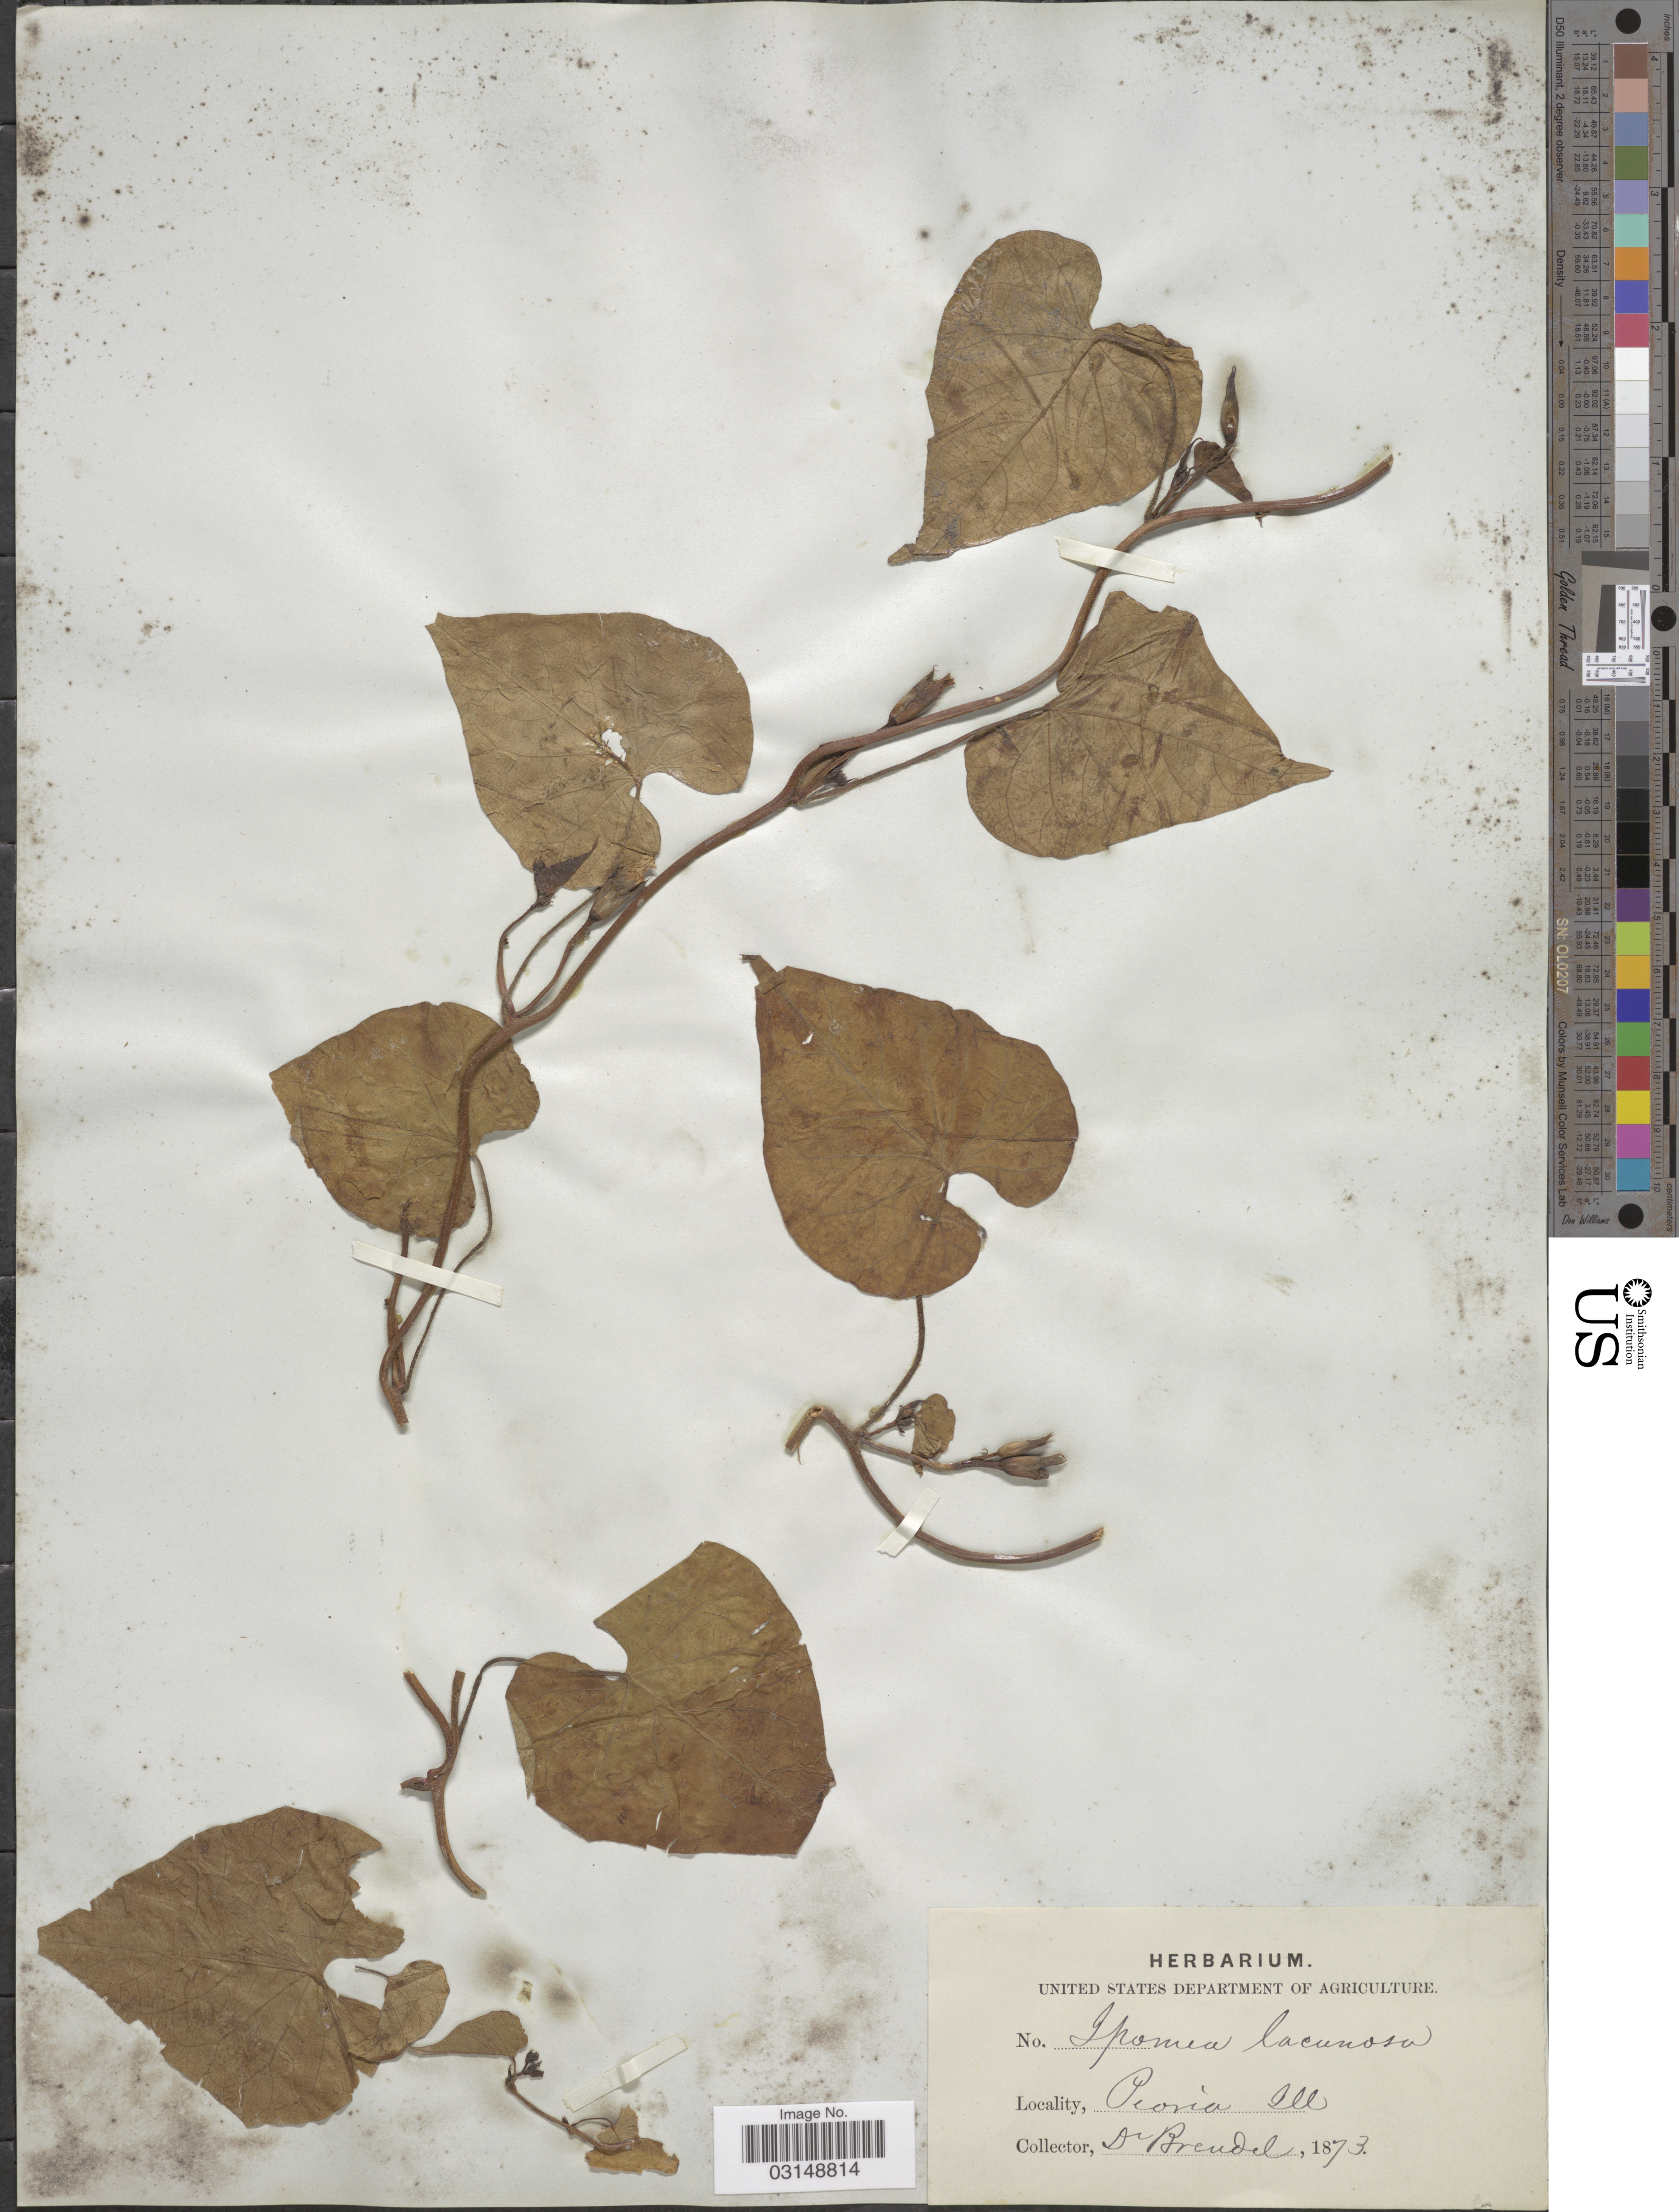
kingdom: Plantae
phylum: Tracheophyta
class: Magnoliopsida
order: Solanales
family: Convolvulaceae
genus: Ipomoea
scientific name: Ipomoea lacunosa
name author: L.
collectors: -. Brendel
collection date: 1873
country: United States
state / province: Illinois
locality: Peoria.